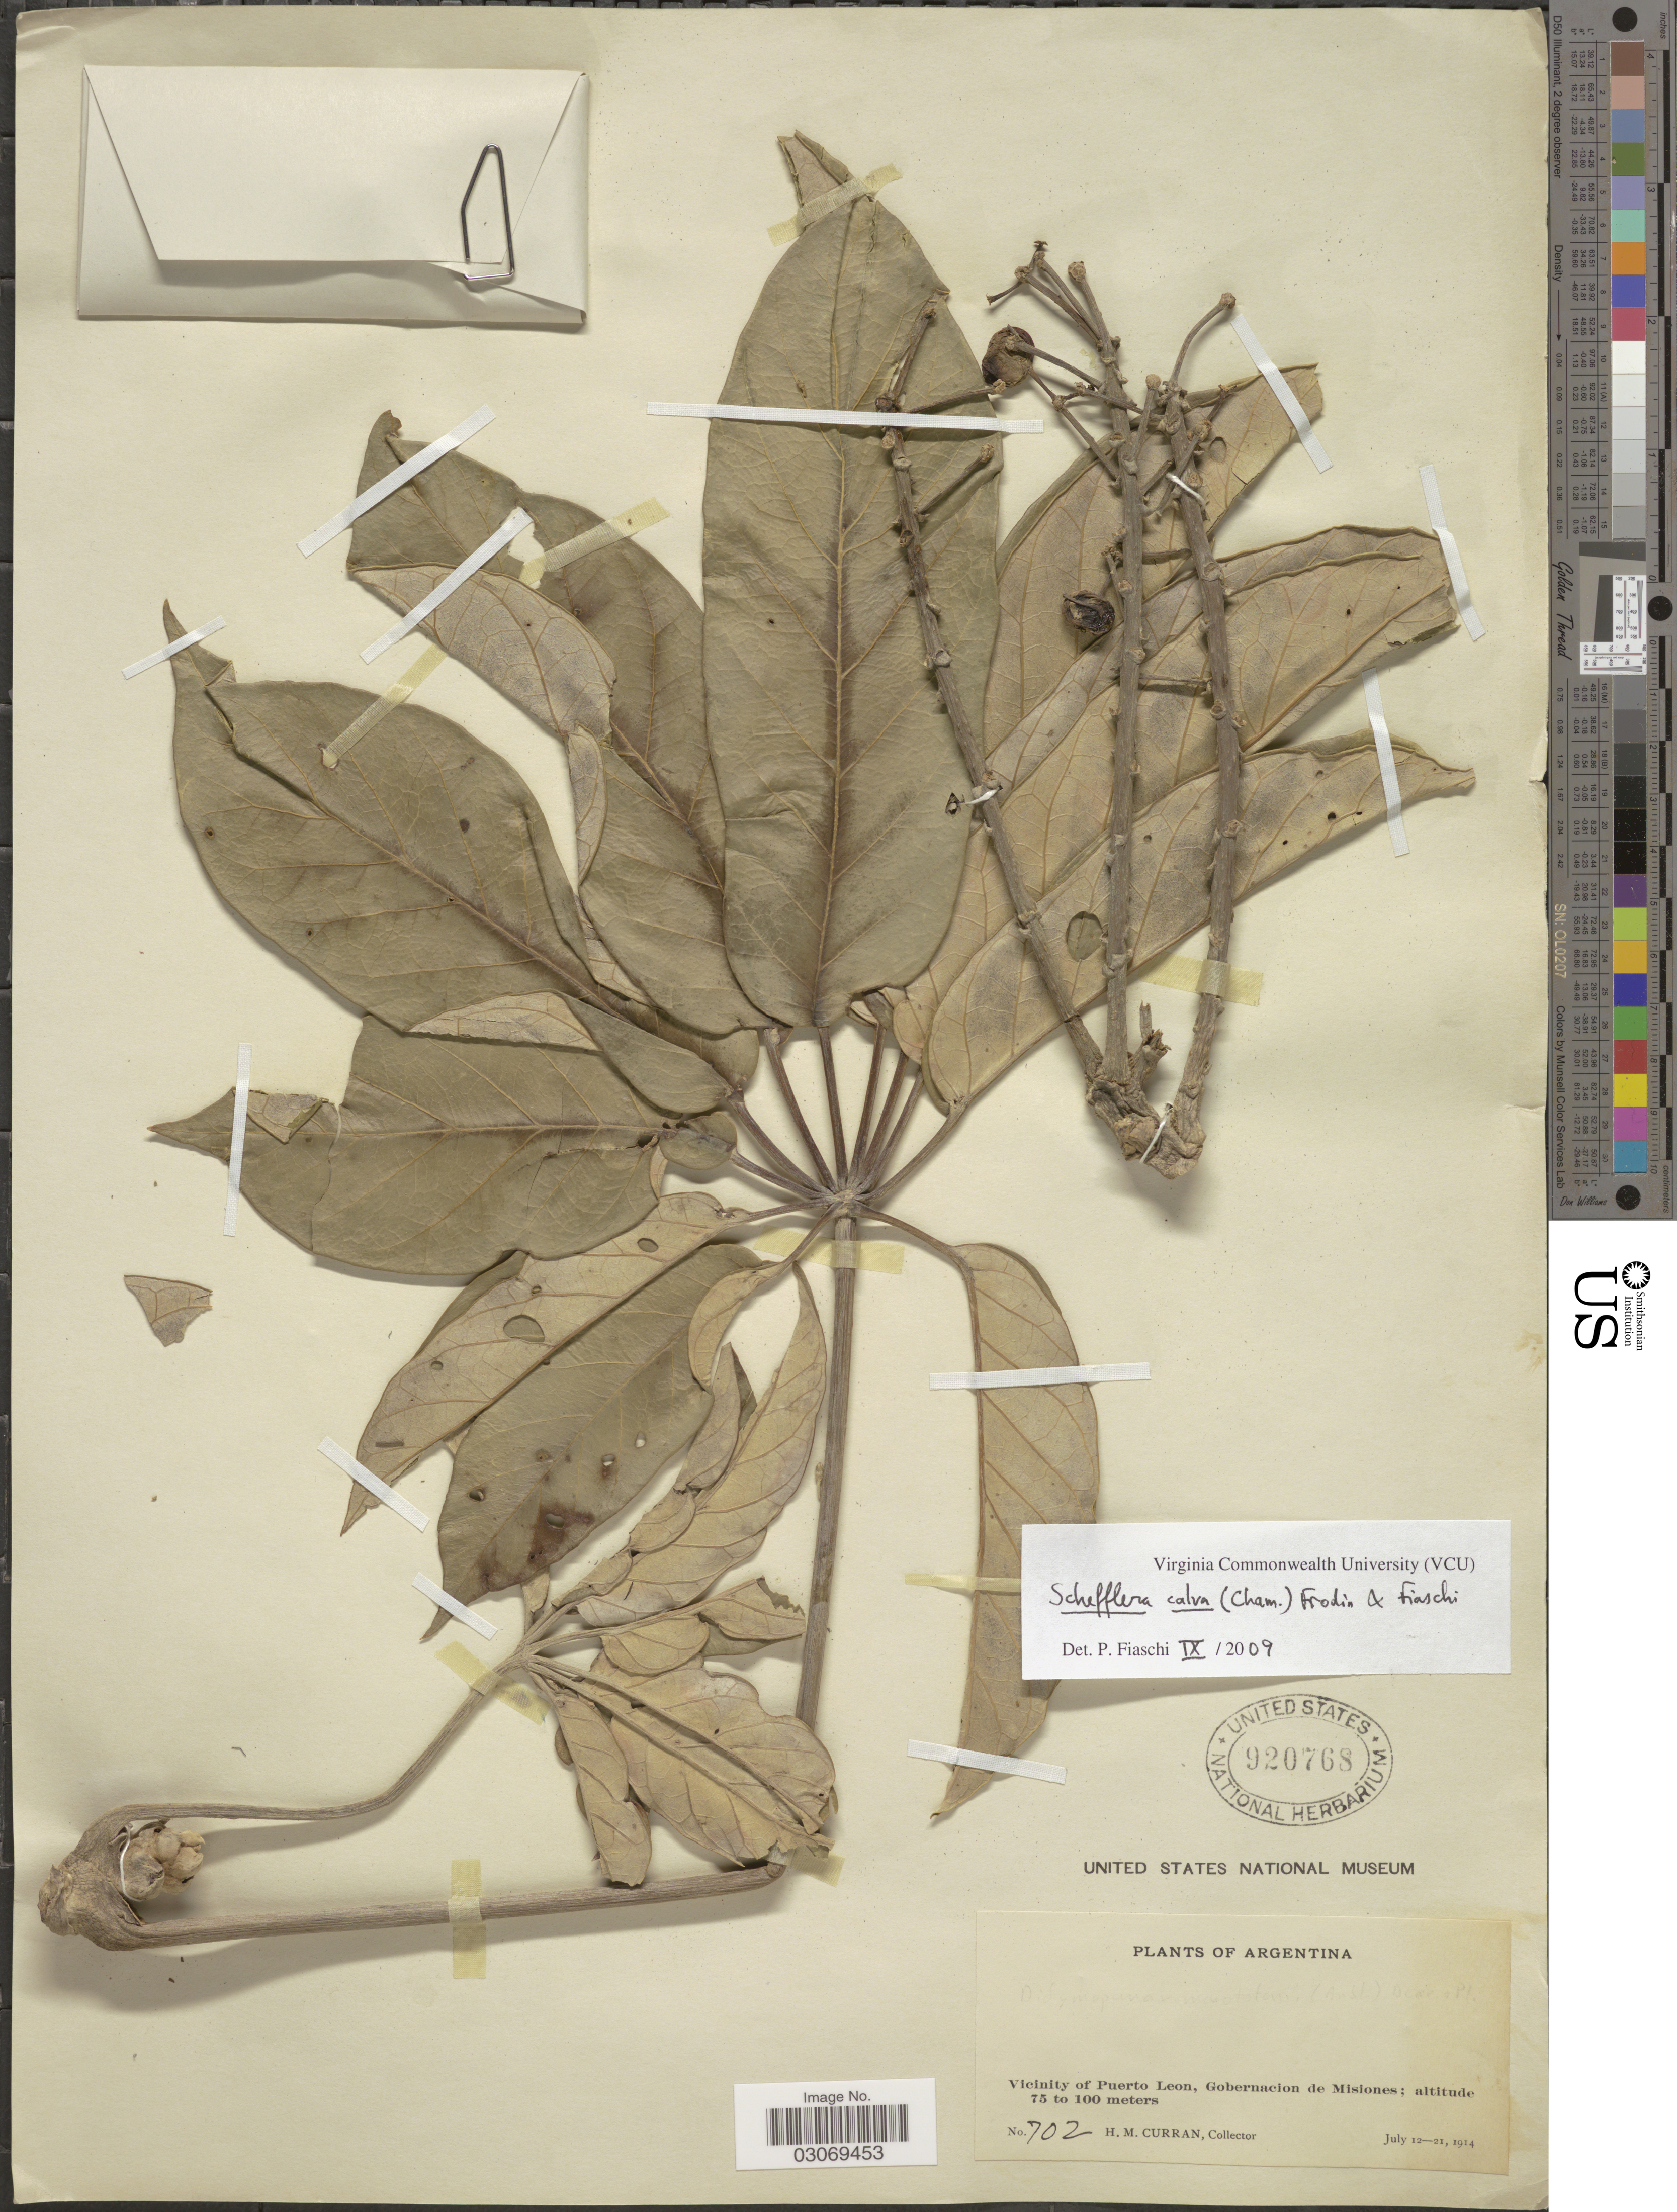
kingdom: Plantae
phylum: Tracheophyta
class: Magnoliopsida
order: Apiales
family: Araliaceae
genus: Schefflera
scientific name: Schefflera calva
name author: (Cham.) Frodin & Fiaschi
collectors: H. M. Curran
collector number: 702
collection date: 1914-07-12/1914-07-21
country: Argentina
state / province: Misiones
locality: Vicinity of Puerto Leon, Gobernacion de Misiones.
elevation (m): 75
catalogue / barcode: US 920768